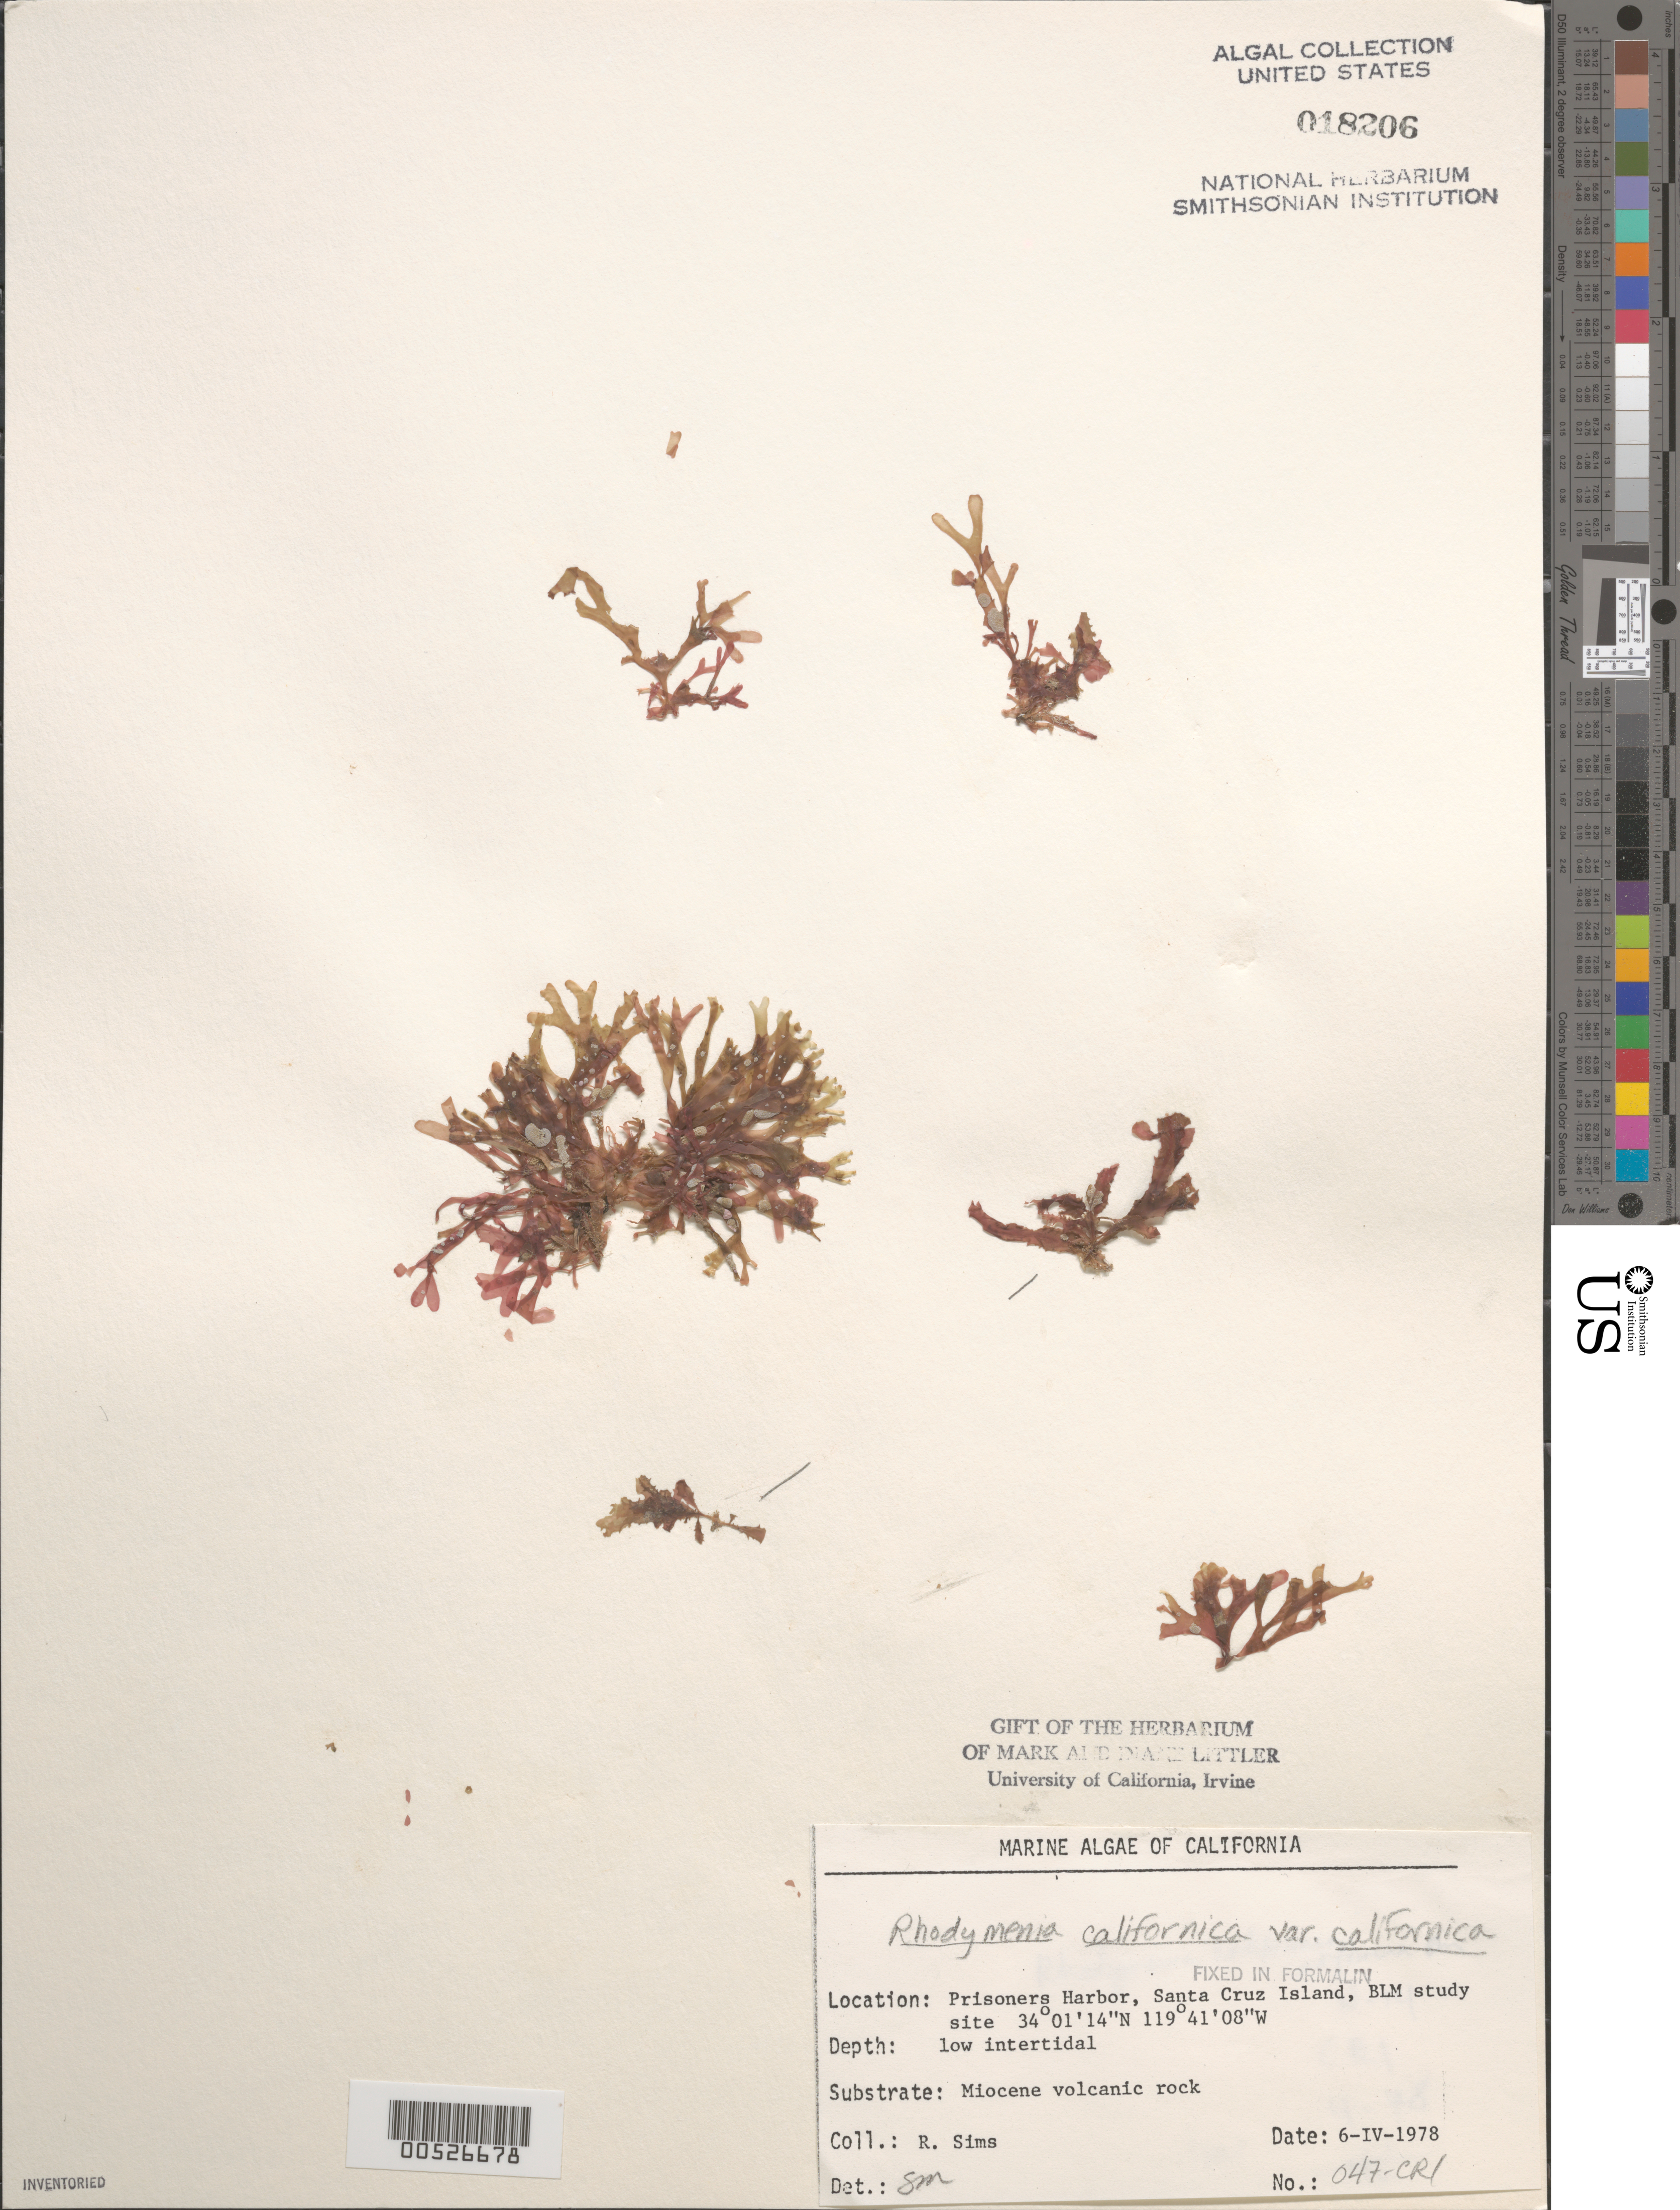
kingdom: Plantae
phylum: Rhodophyta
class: Florideophyceae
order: Rhodymeniales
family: Rhodymeniaceae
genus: Rhodymenia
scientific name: Rhodymenia californica var. californica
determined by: Murray, S. N.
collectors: R. H. Sims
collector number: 047-cri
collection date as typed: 06 Apr 1978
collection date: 1978-04-06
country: United States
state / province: California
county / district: Santa Barbara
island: Santa Cruz Island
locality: Prisoners Harbor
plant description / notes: BLM-SOCALBIGHT Rocky Intertidal Survey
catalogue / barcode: US 18206